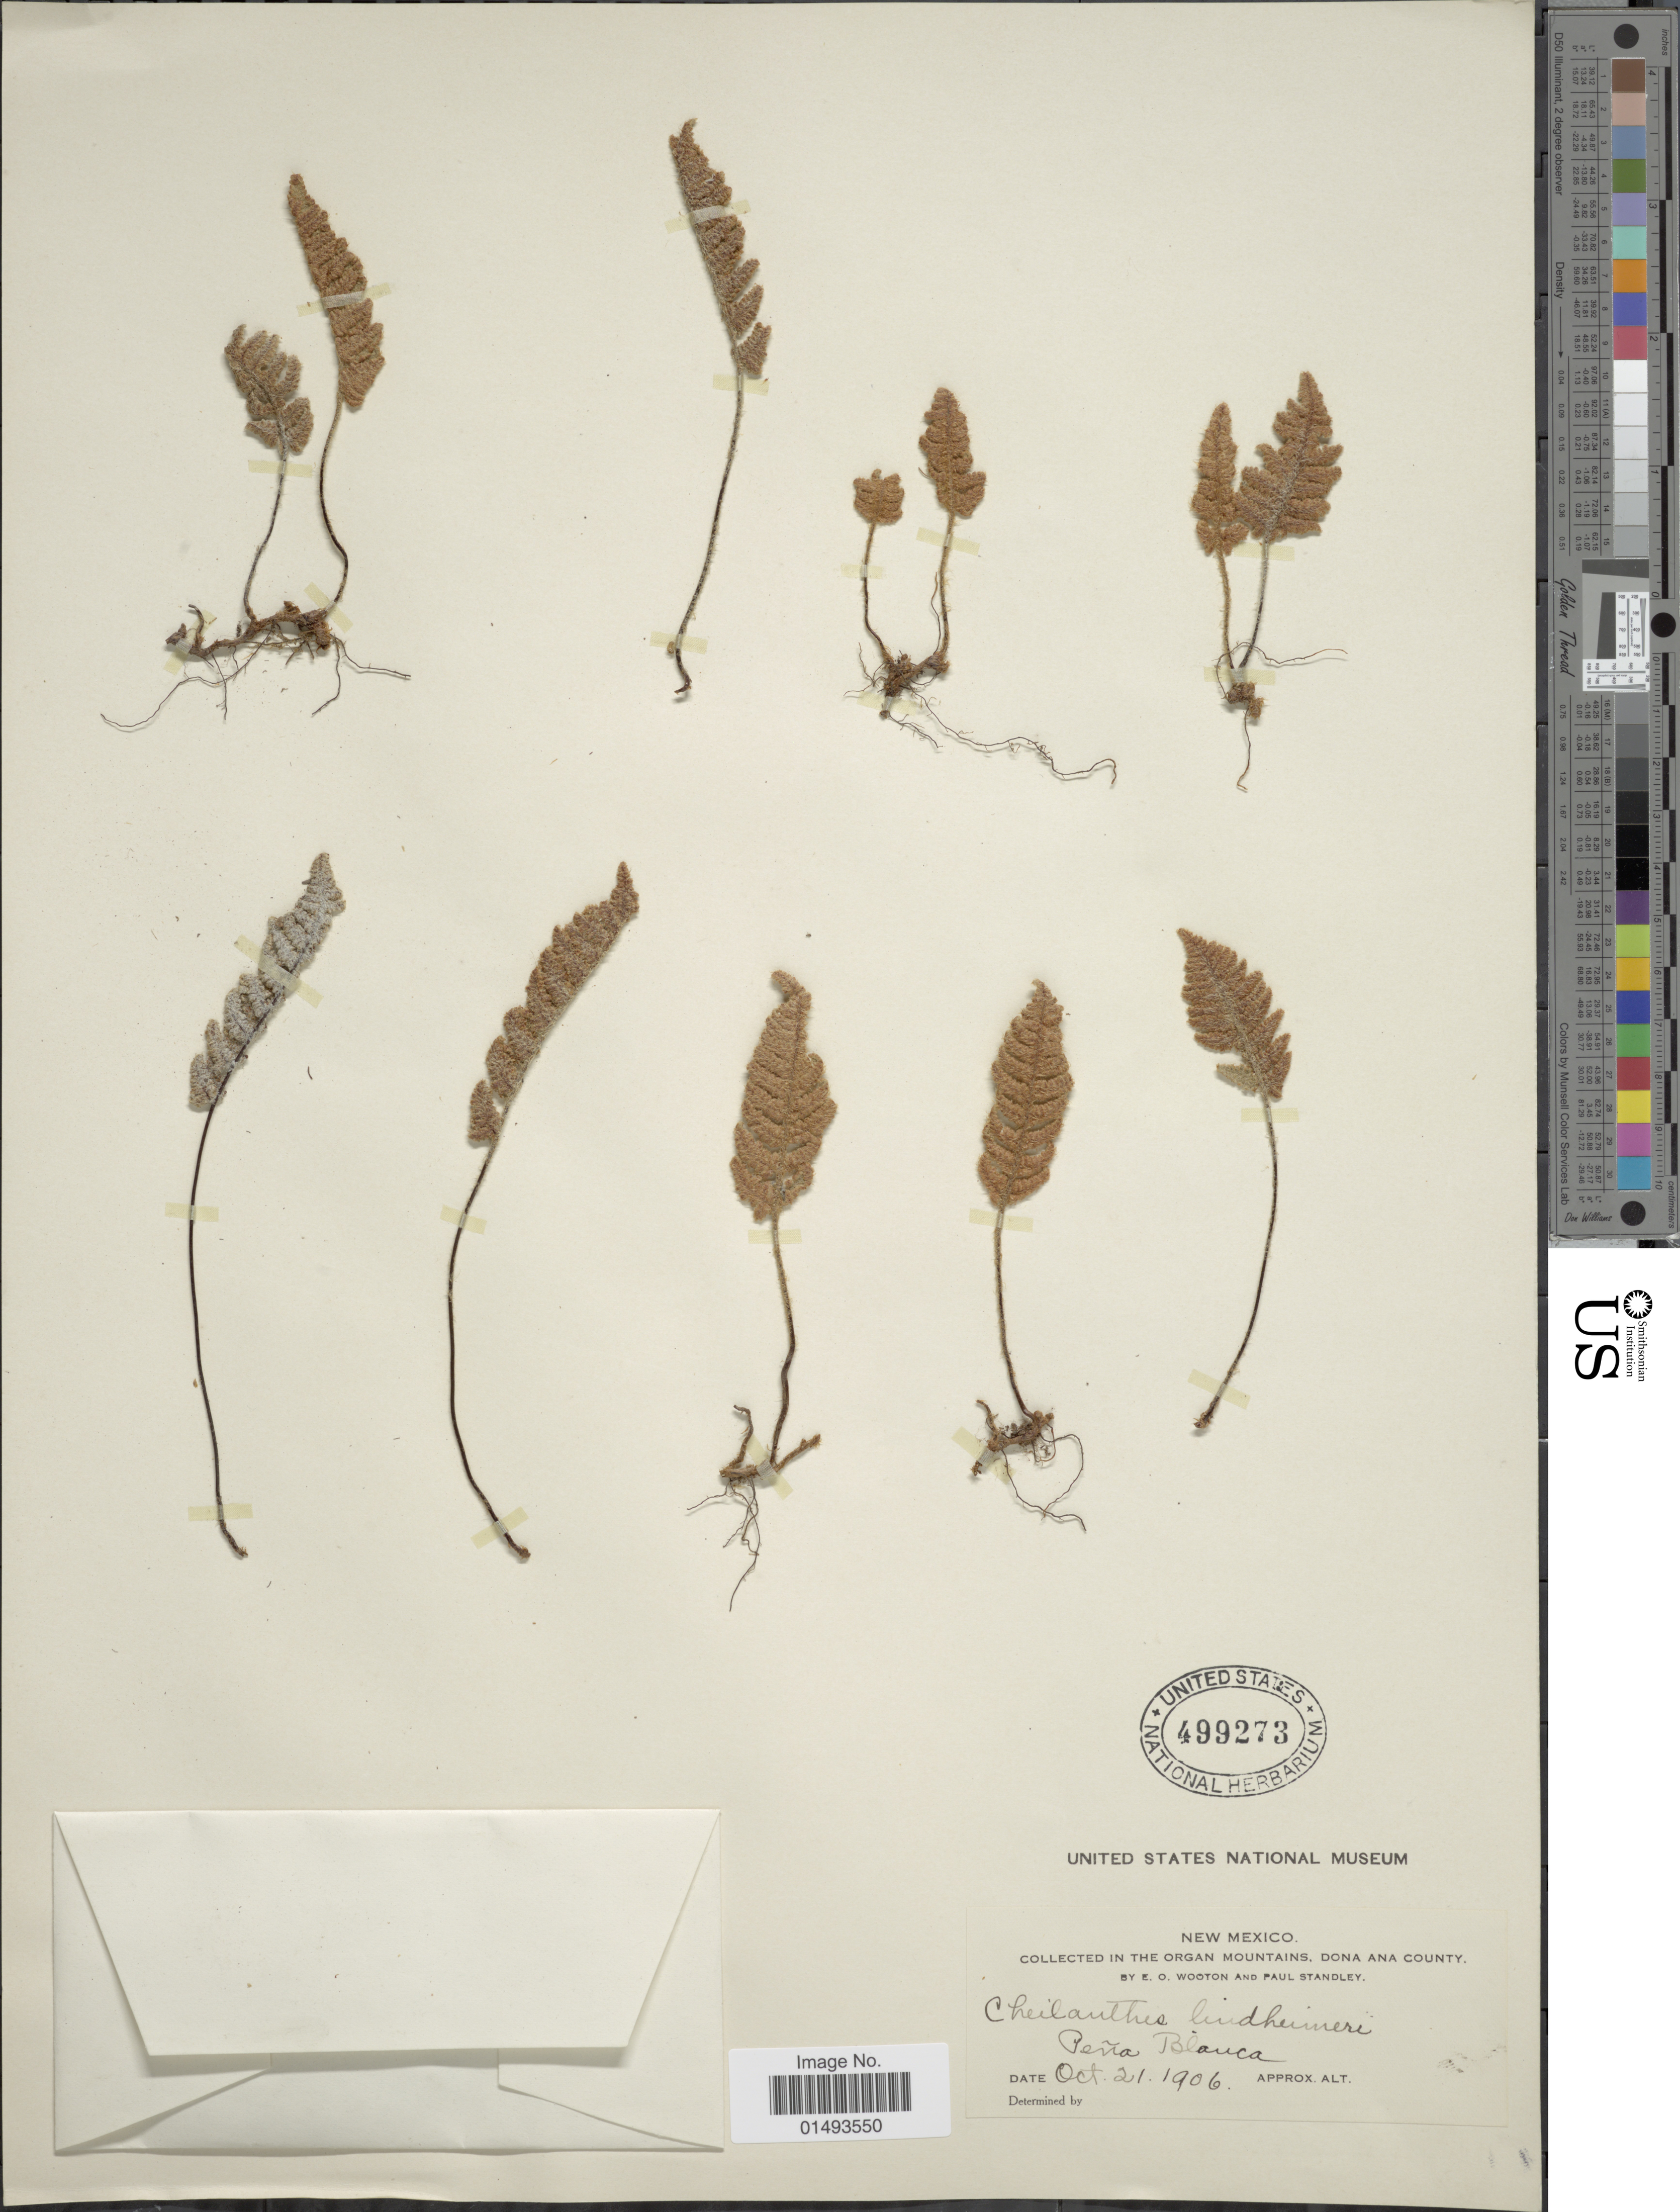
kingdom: Plantae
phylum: Tracheophyta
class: Polypodiopsida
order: Polypodiales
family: Pteridaceae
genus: Myriopteris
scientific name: Myriopteris lindheimeri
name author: (Hook.) J. Sm.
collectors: E. O. Wooton & P. C. Standley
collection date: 1906-10-21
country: United States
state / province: New Mexico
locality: Collected in the Organ Mountains, Dona Ana County, Pena Blanca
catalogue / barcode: US 499273